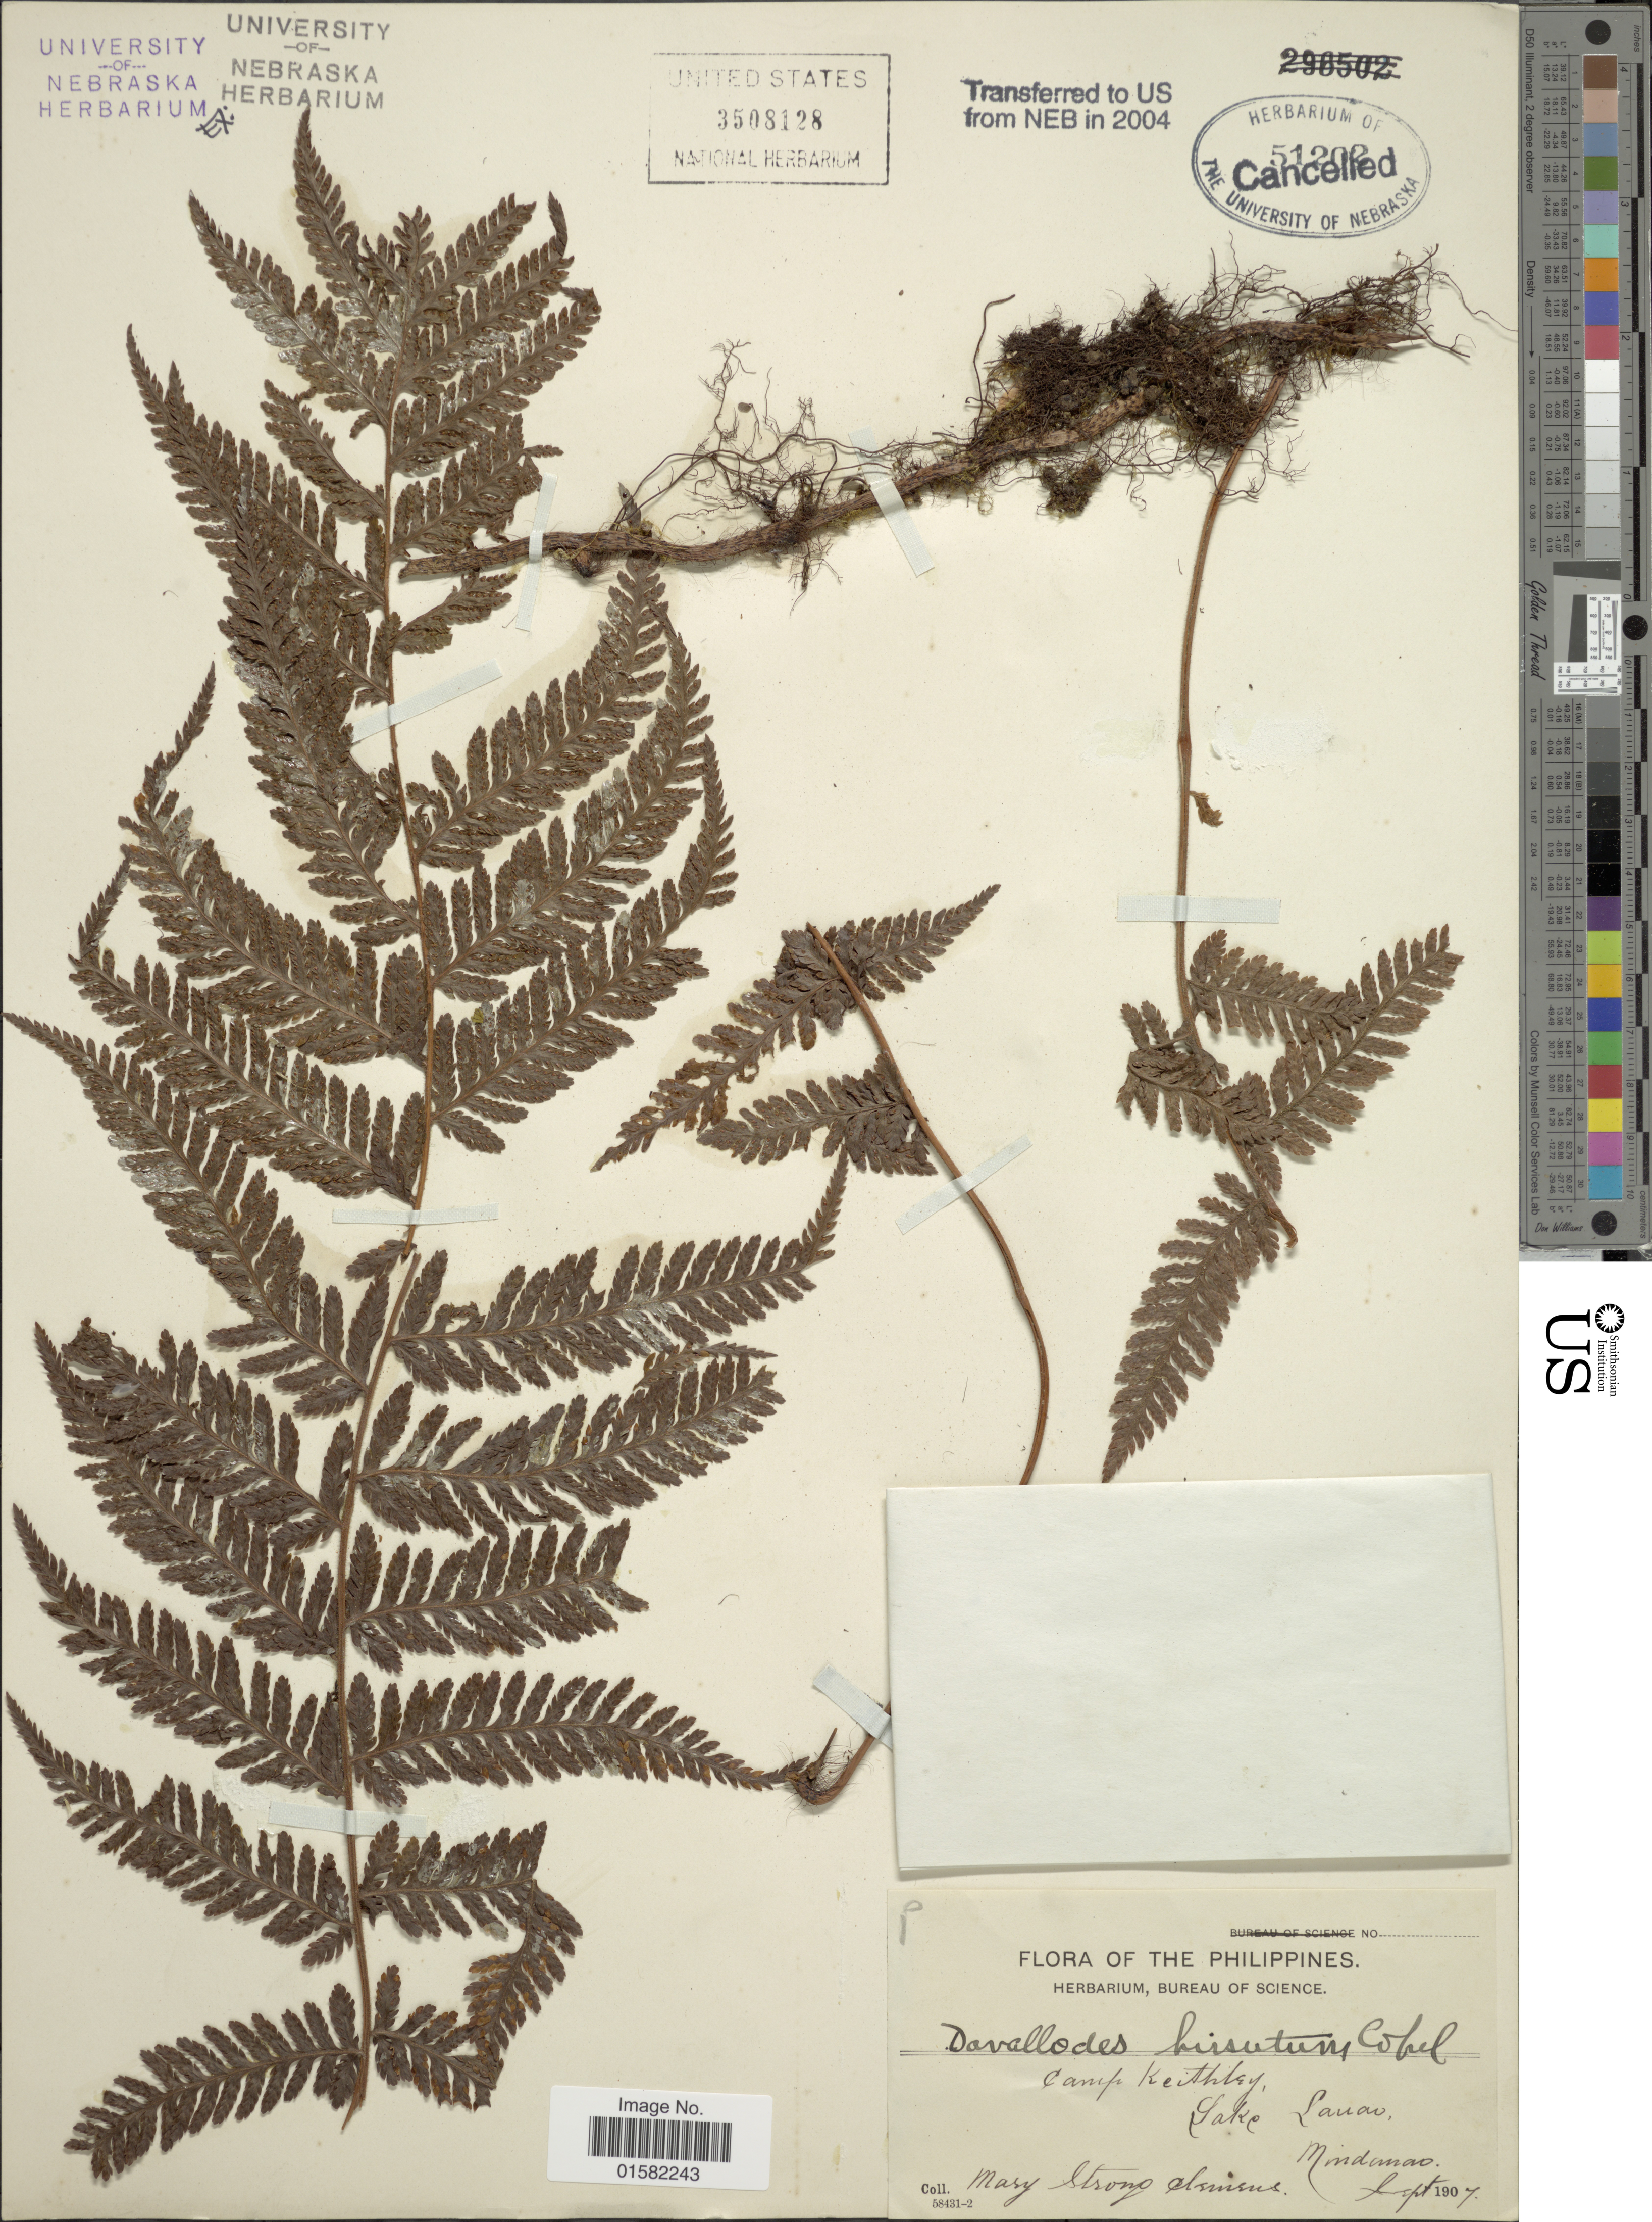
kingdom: Plantae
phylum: Tracheophyta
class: Polypodiopsida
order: Polypodiales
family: Davalliaceae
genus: Davallodes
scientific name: Davallodes hirsutum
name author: (J. Sm.) Copel.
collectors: M. S. Clemens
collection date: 1907-09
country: Philippines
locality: Camp Keithley, lake Lanao, Mindanao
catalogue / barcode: US 3508128